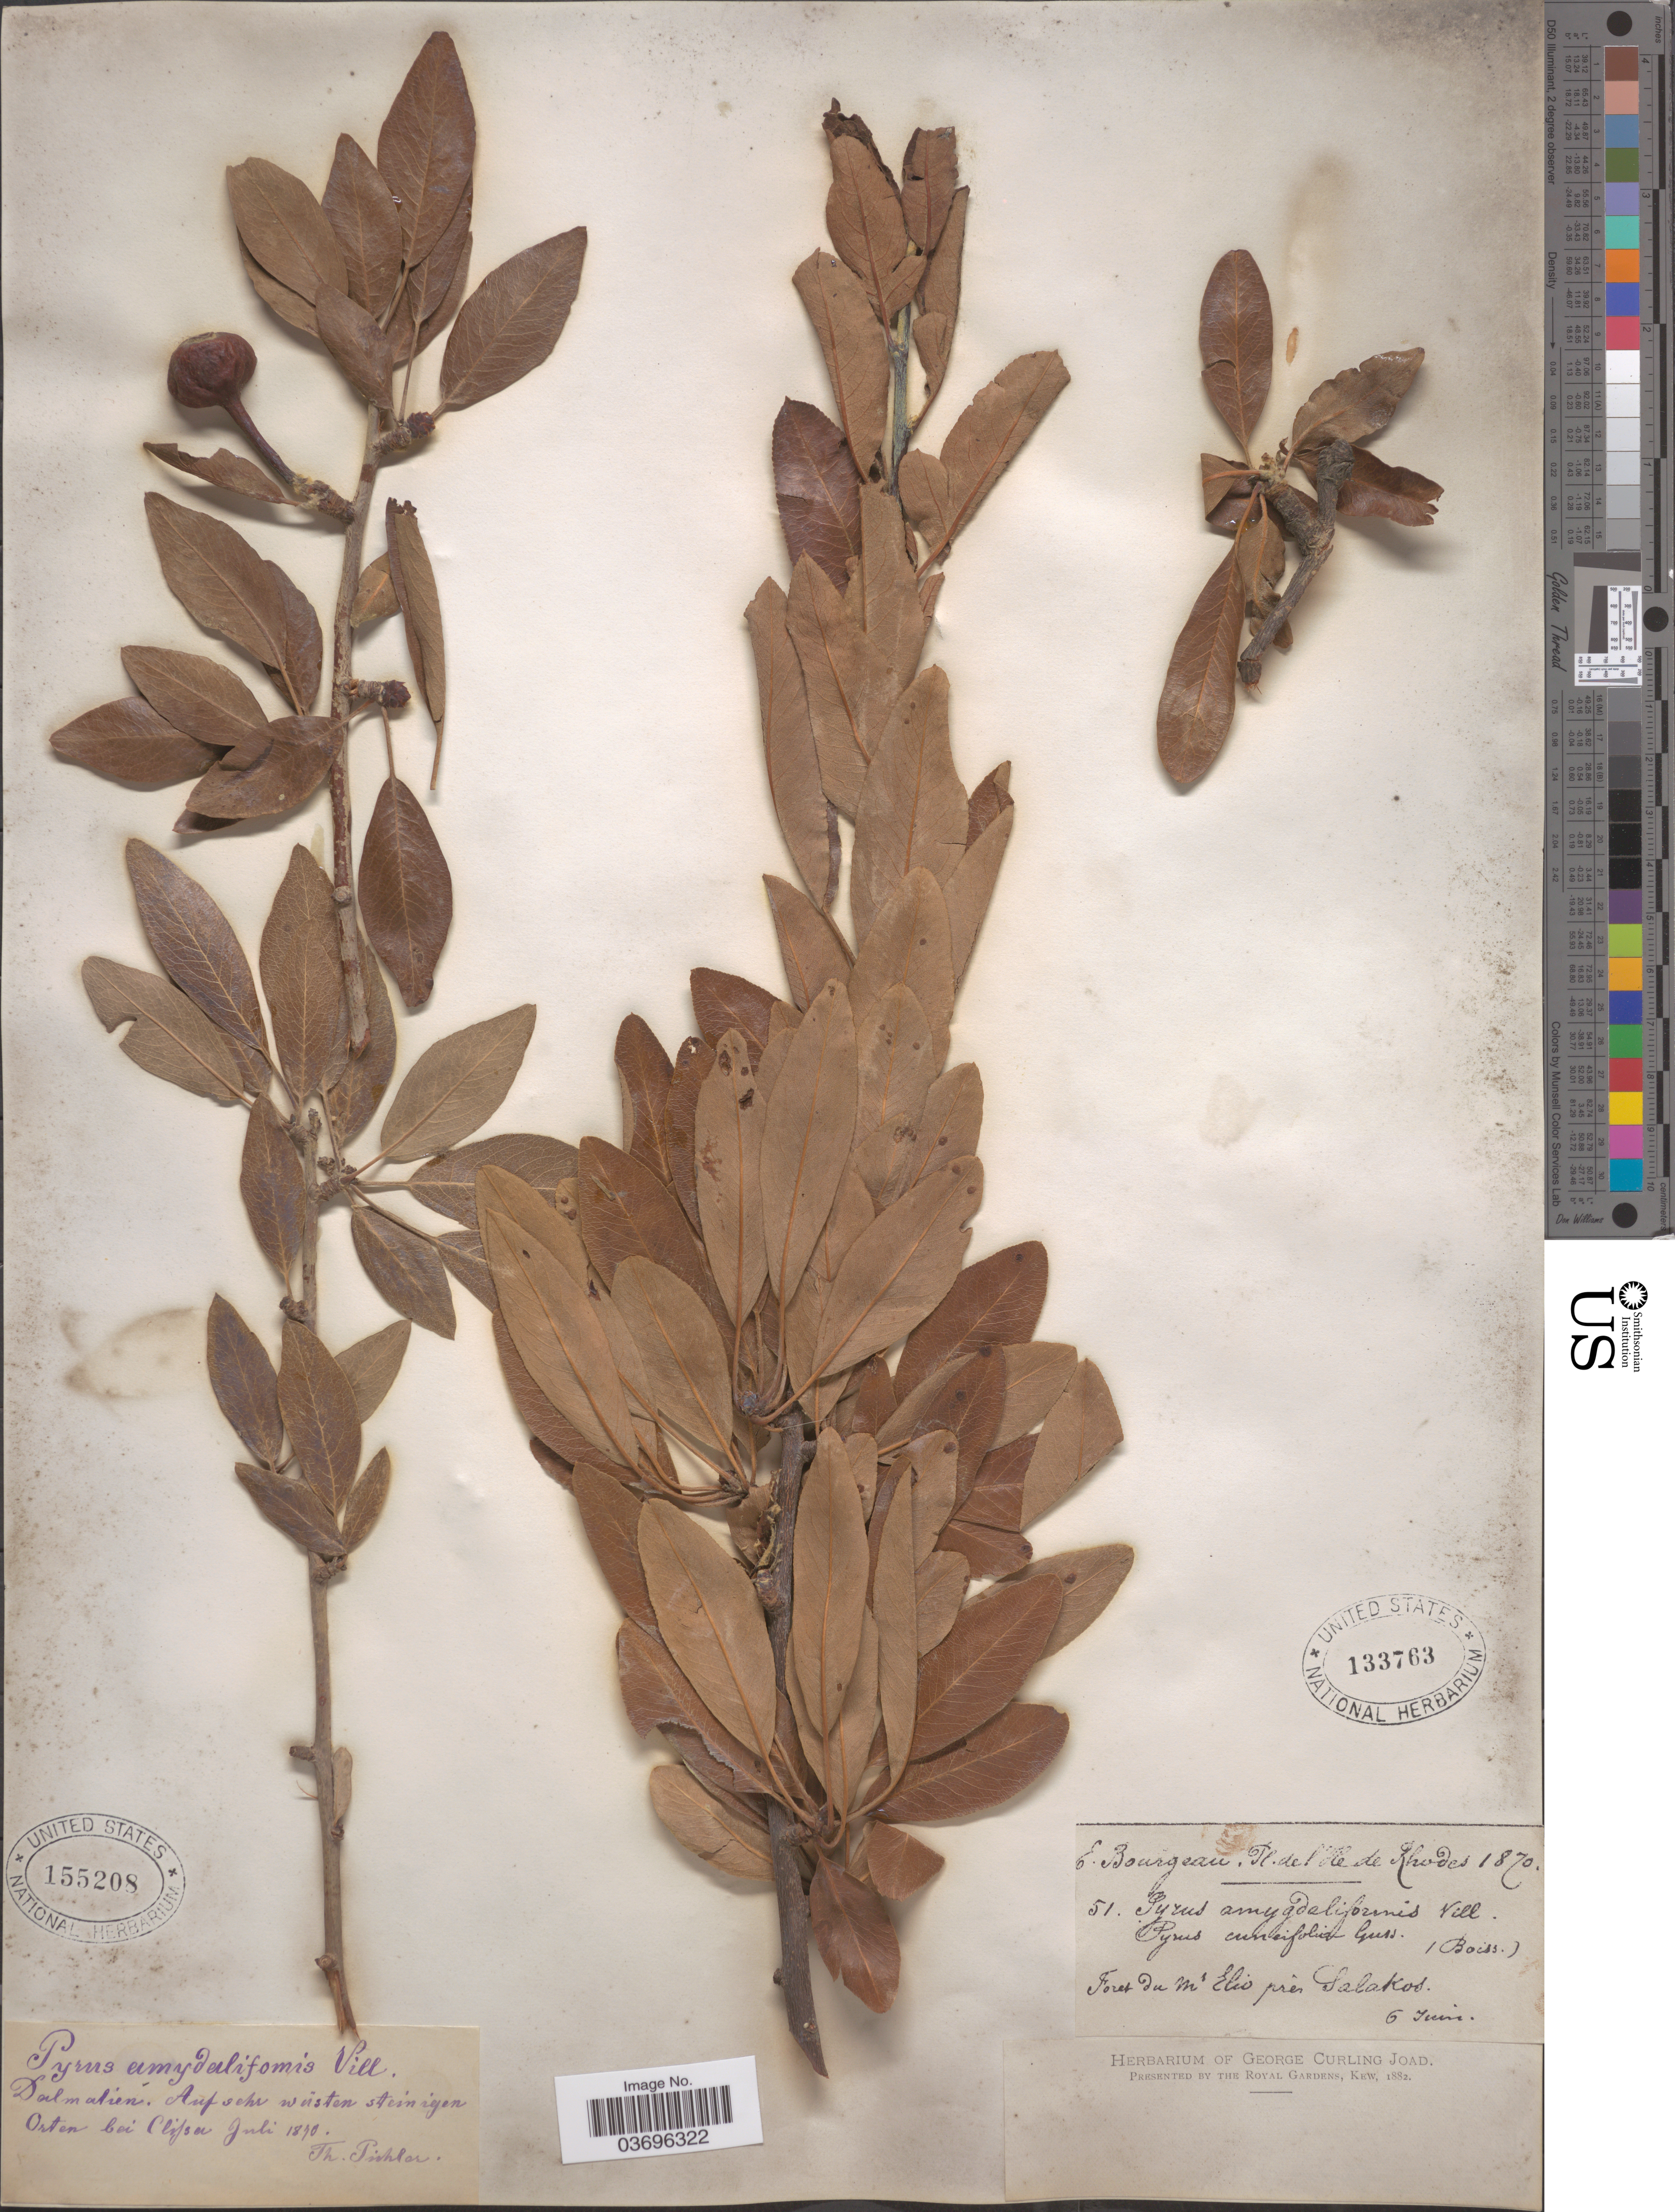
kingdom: Plantae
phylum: Tracheophyta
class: Magnoliopsida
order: Rosales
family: Rosaceae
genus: Pyrus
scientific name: Pyrus amygdaliformis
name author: Vill.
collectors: T. Pichler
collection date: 1870-07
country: Croatia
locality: Dalmatien. Auf sehr wüsten steinigen Orten bei Clifser [interpreted].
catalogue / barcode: US 155208